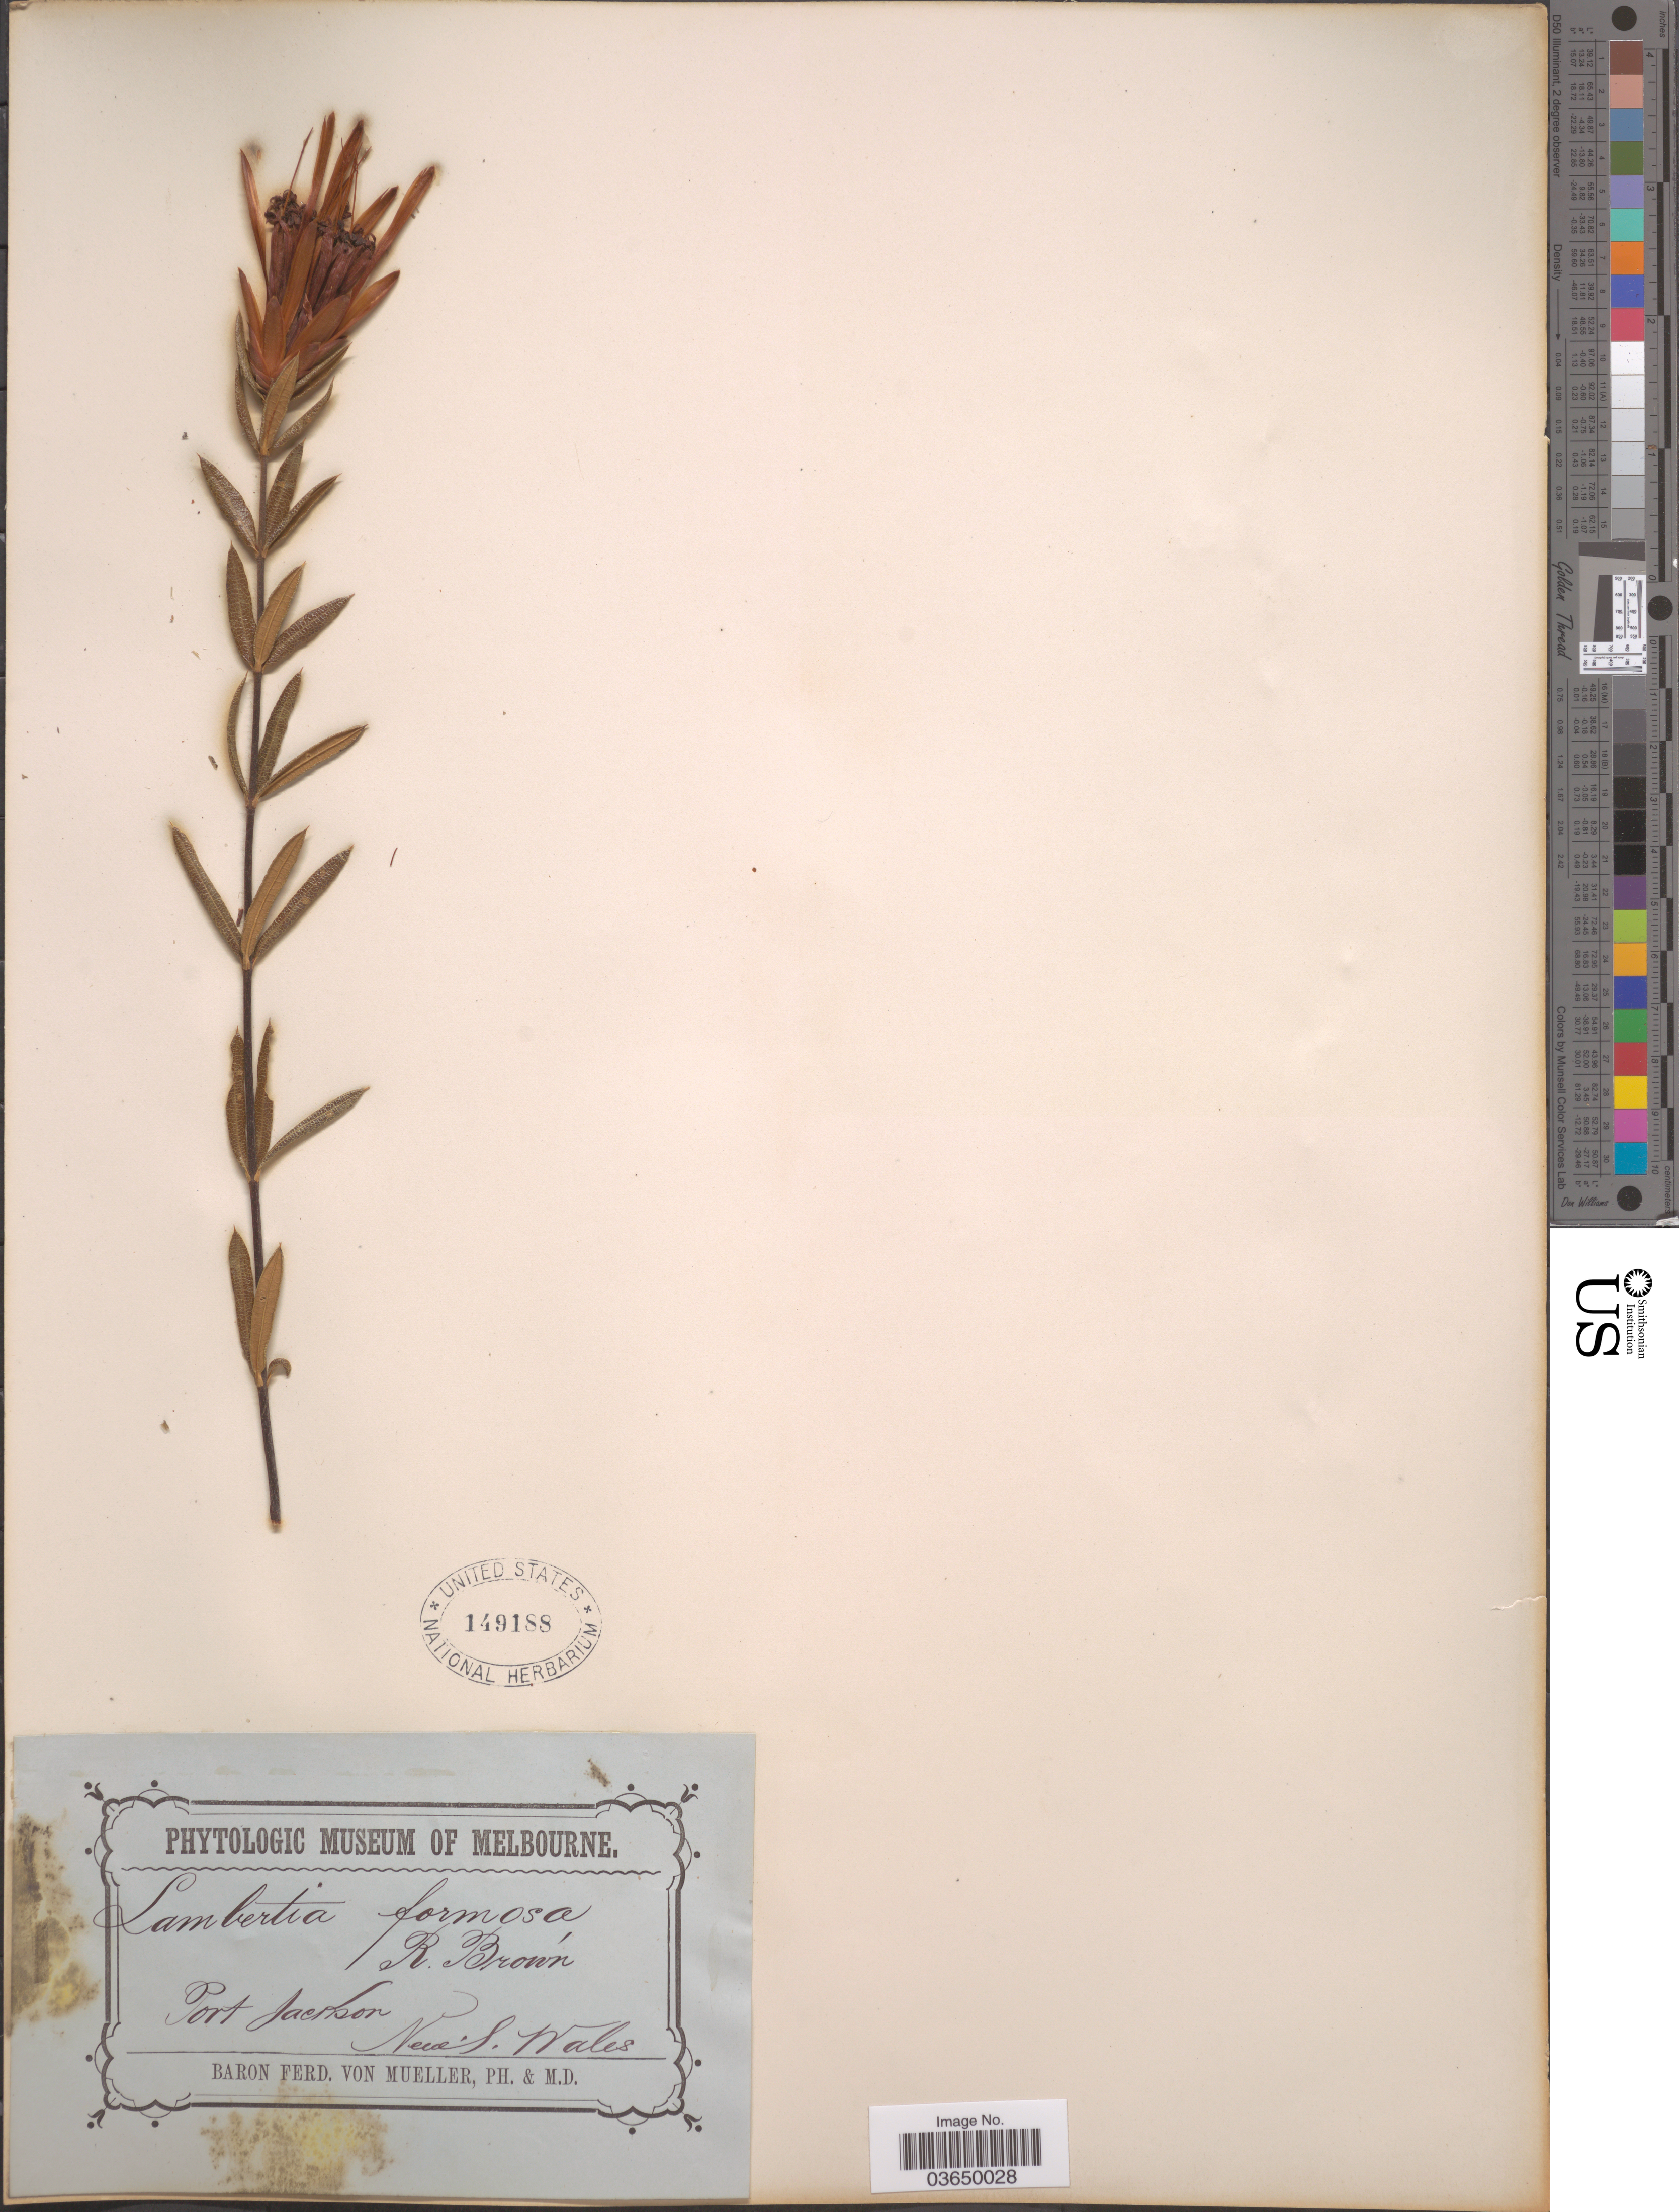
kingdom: Plantae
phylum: Tracheophyta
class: Magnoliopsida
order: Proteales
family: Proteaceae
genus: Lambertia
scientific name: Lambertia formosa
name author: L.S. Sm.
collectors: F. von Mueller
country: Australia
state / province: New South Wales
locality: Port Jackson.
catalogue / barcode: US 149188